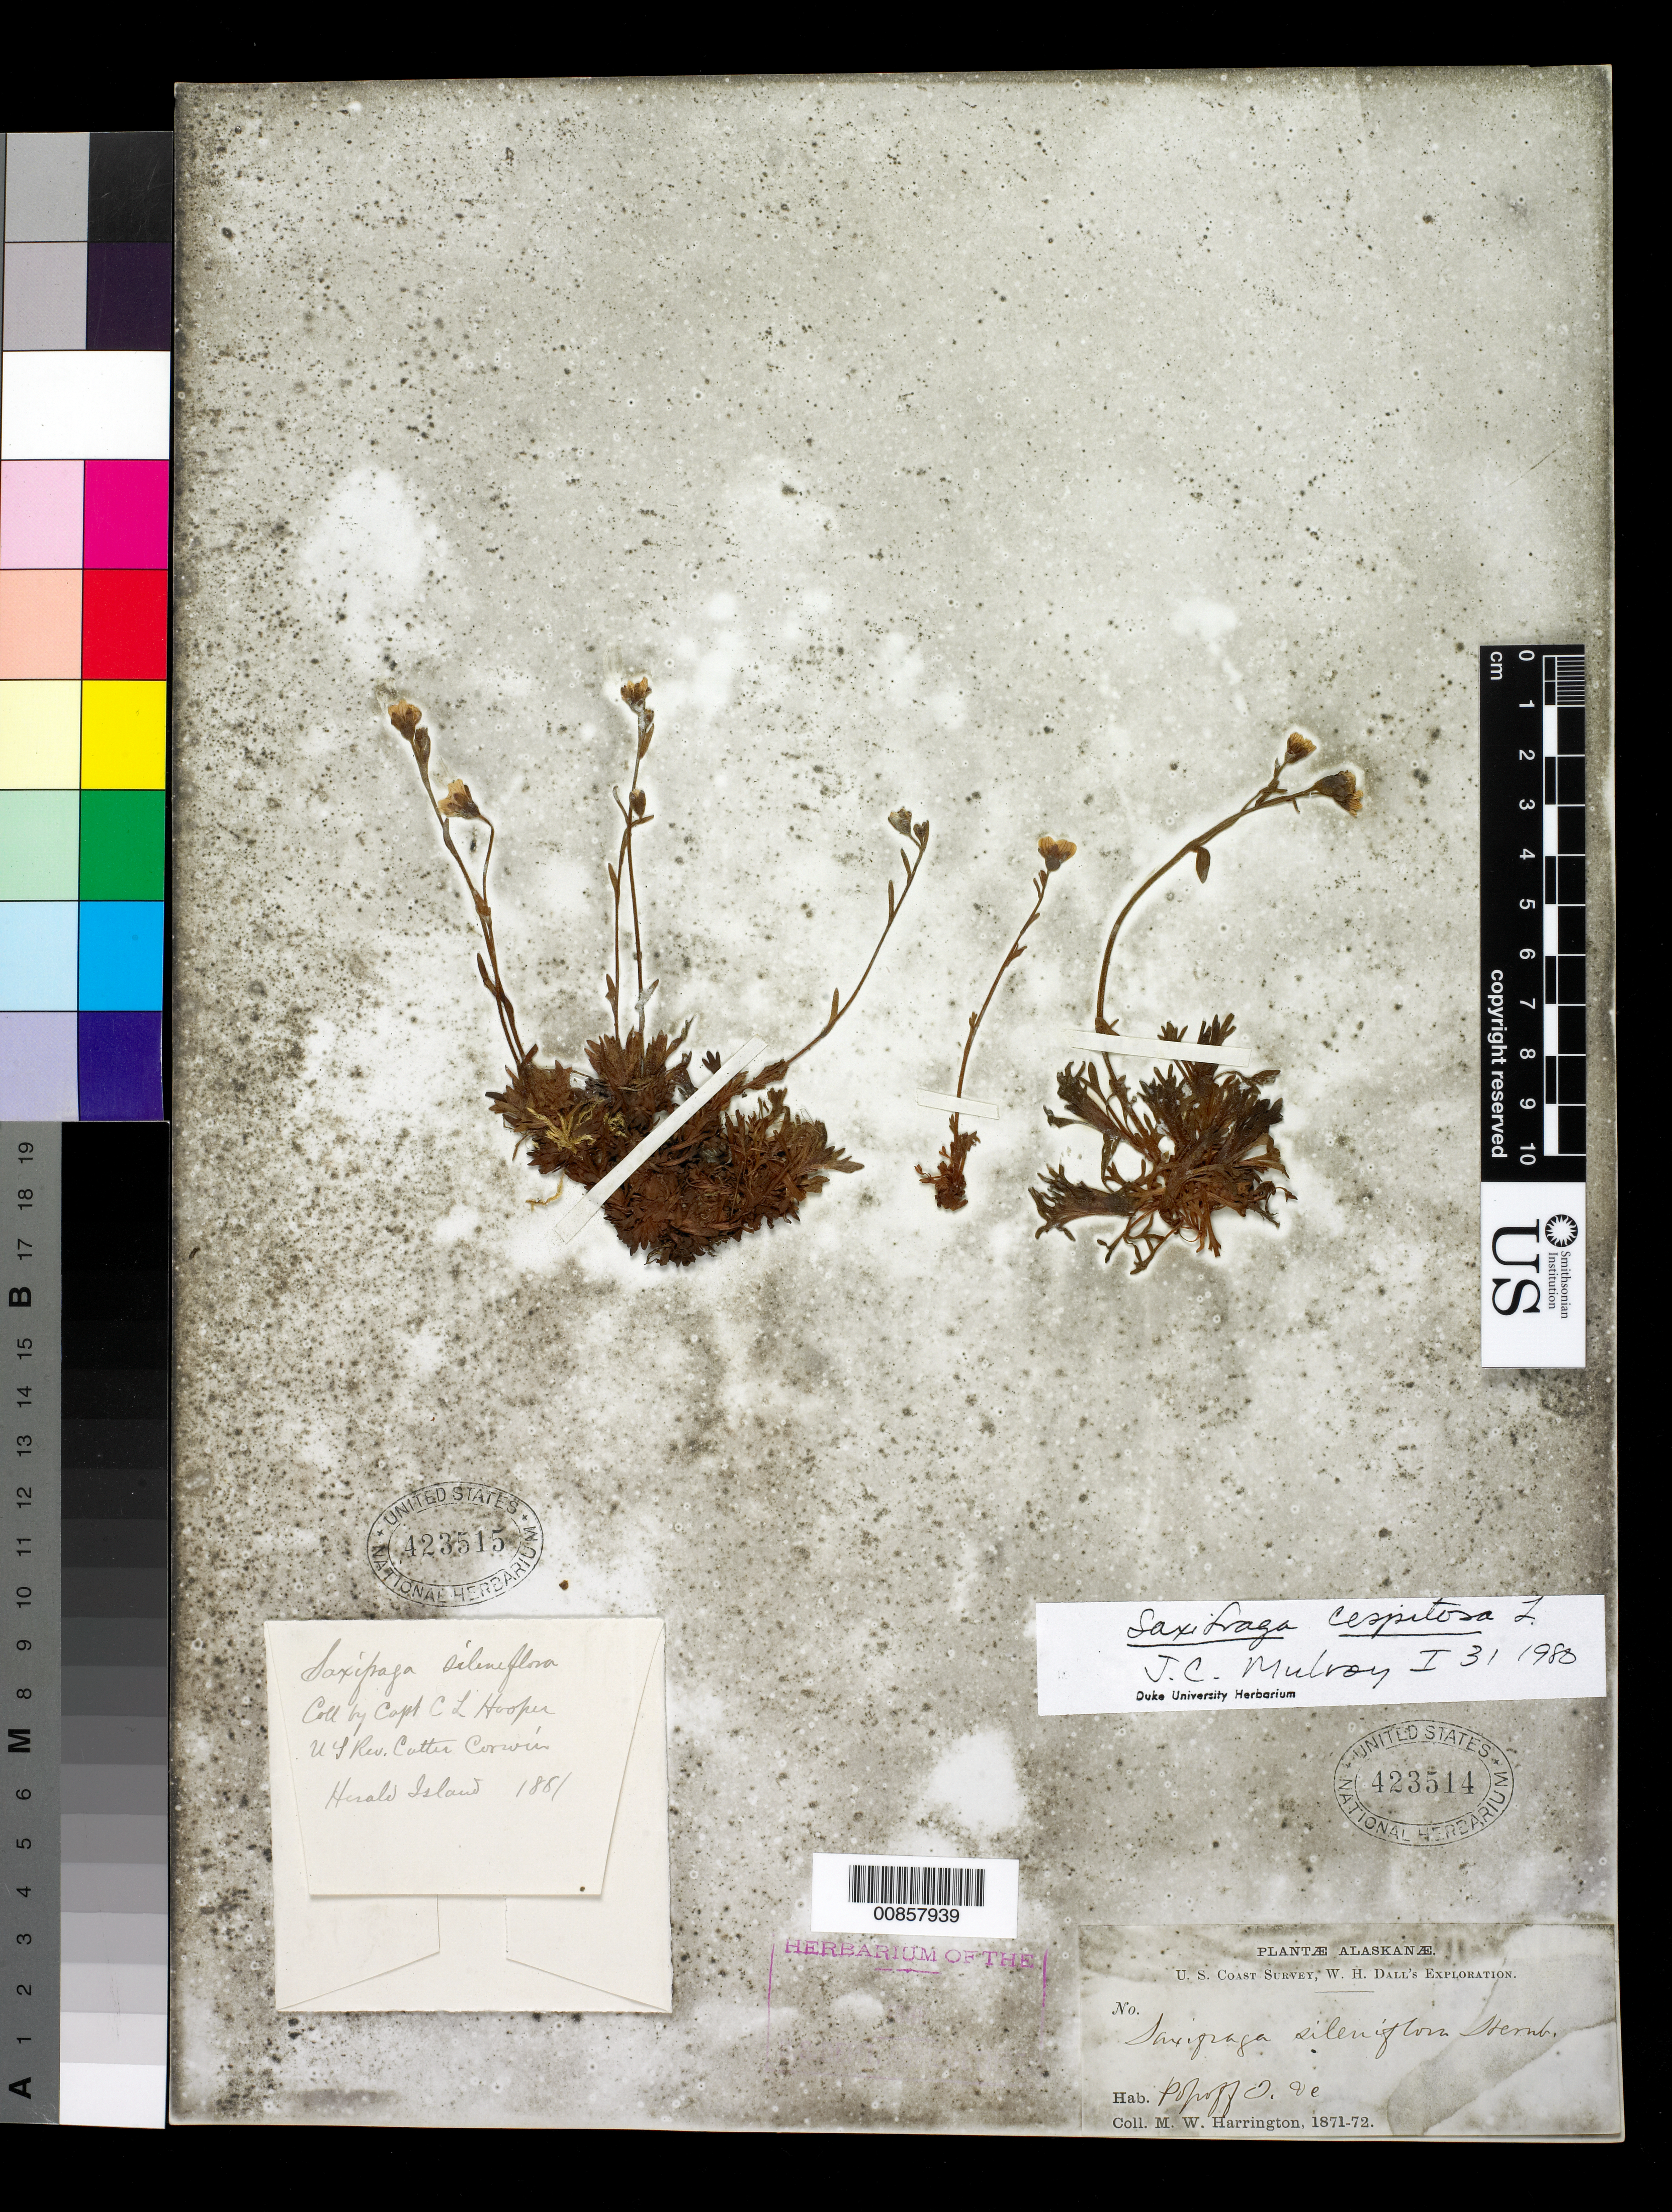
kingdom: Plantae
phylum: Tracheophyta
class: Magnoliopsida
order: Saxifragales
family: Saxifragaceae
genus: Saxifraga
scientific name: Saxifraga caespitosa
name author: L.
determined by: Mulroy, J. C.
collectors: M. W. Harrington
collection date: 1871/1872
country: United States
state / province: Alaska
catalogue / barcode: US 423514